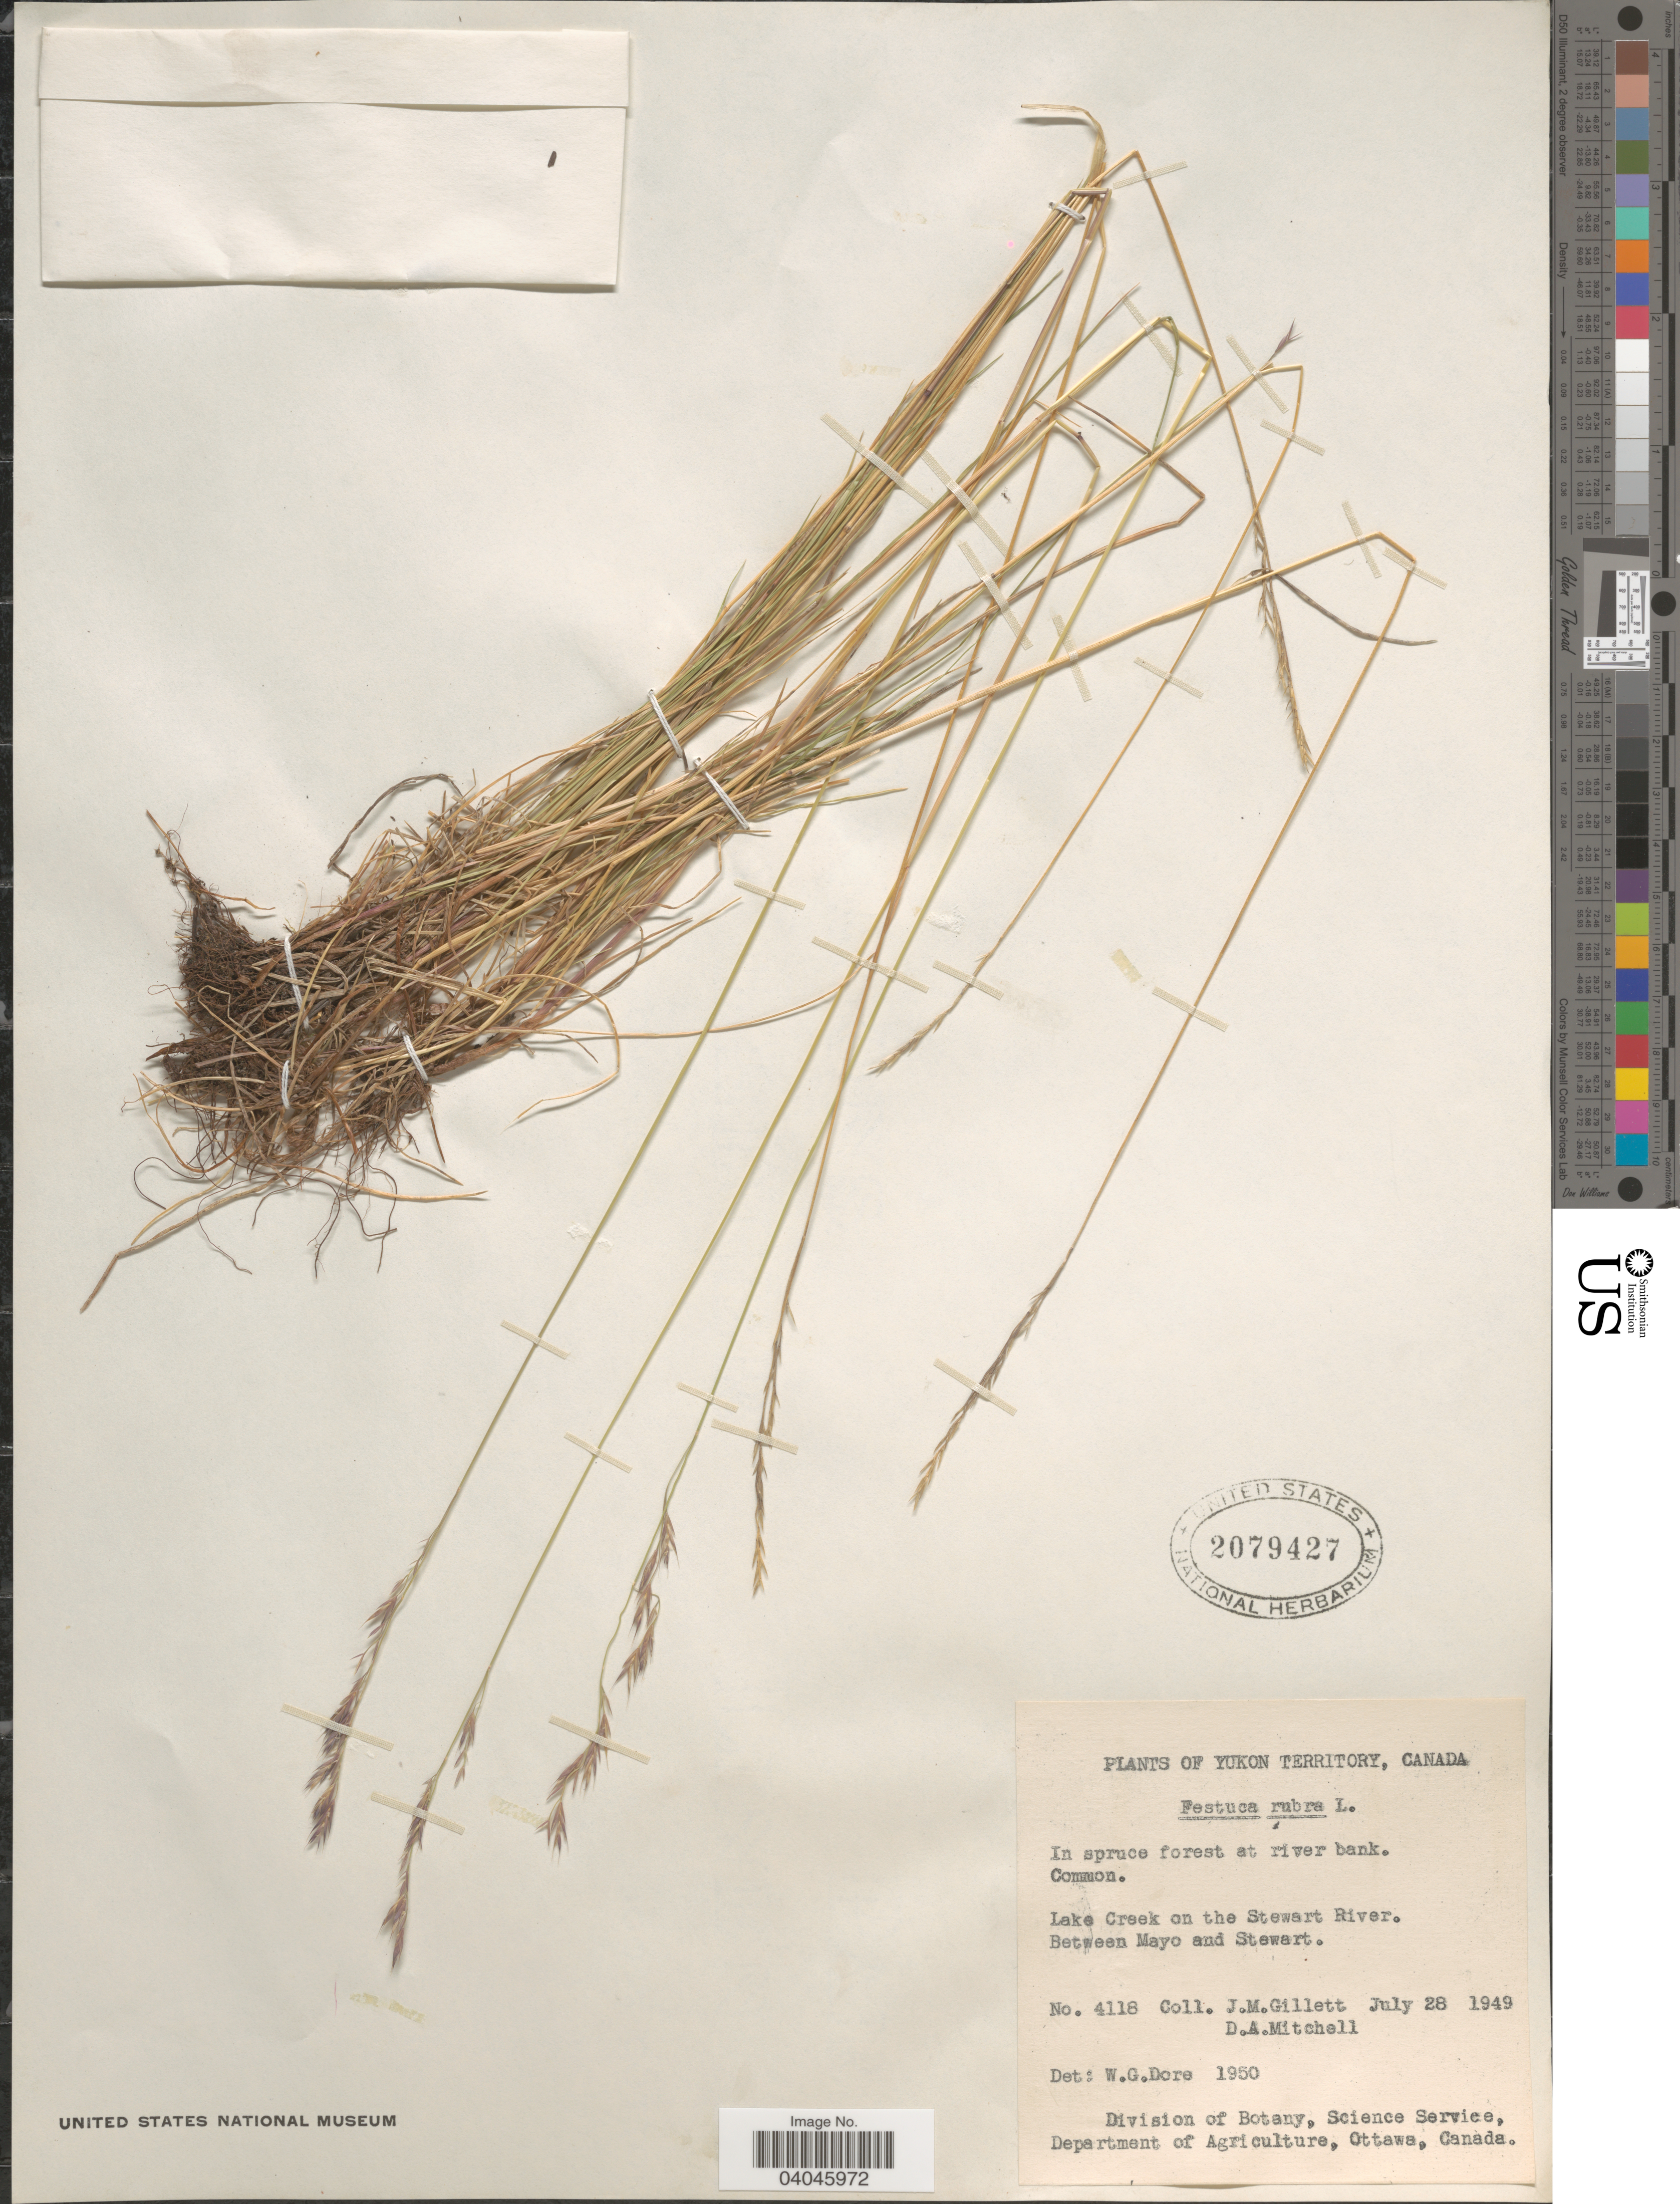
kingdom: Plantae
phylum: Tracheophyta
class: Liliopsida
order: Poales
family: Poaceae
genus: Festuca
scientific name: Festuca rubra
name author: L.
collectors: J. M. Gillett & D. Mitchell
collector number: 4118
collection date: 1949-07-28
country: Canada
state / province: Yukon Territory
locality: Lake Creek on the Stewart River. Between Mayo and Stewart.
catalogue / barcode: US 2079427